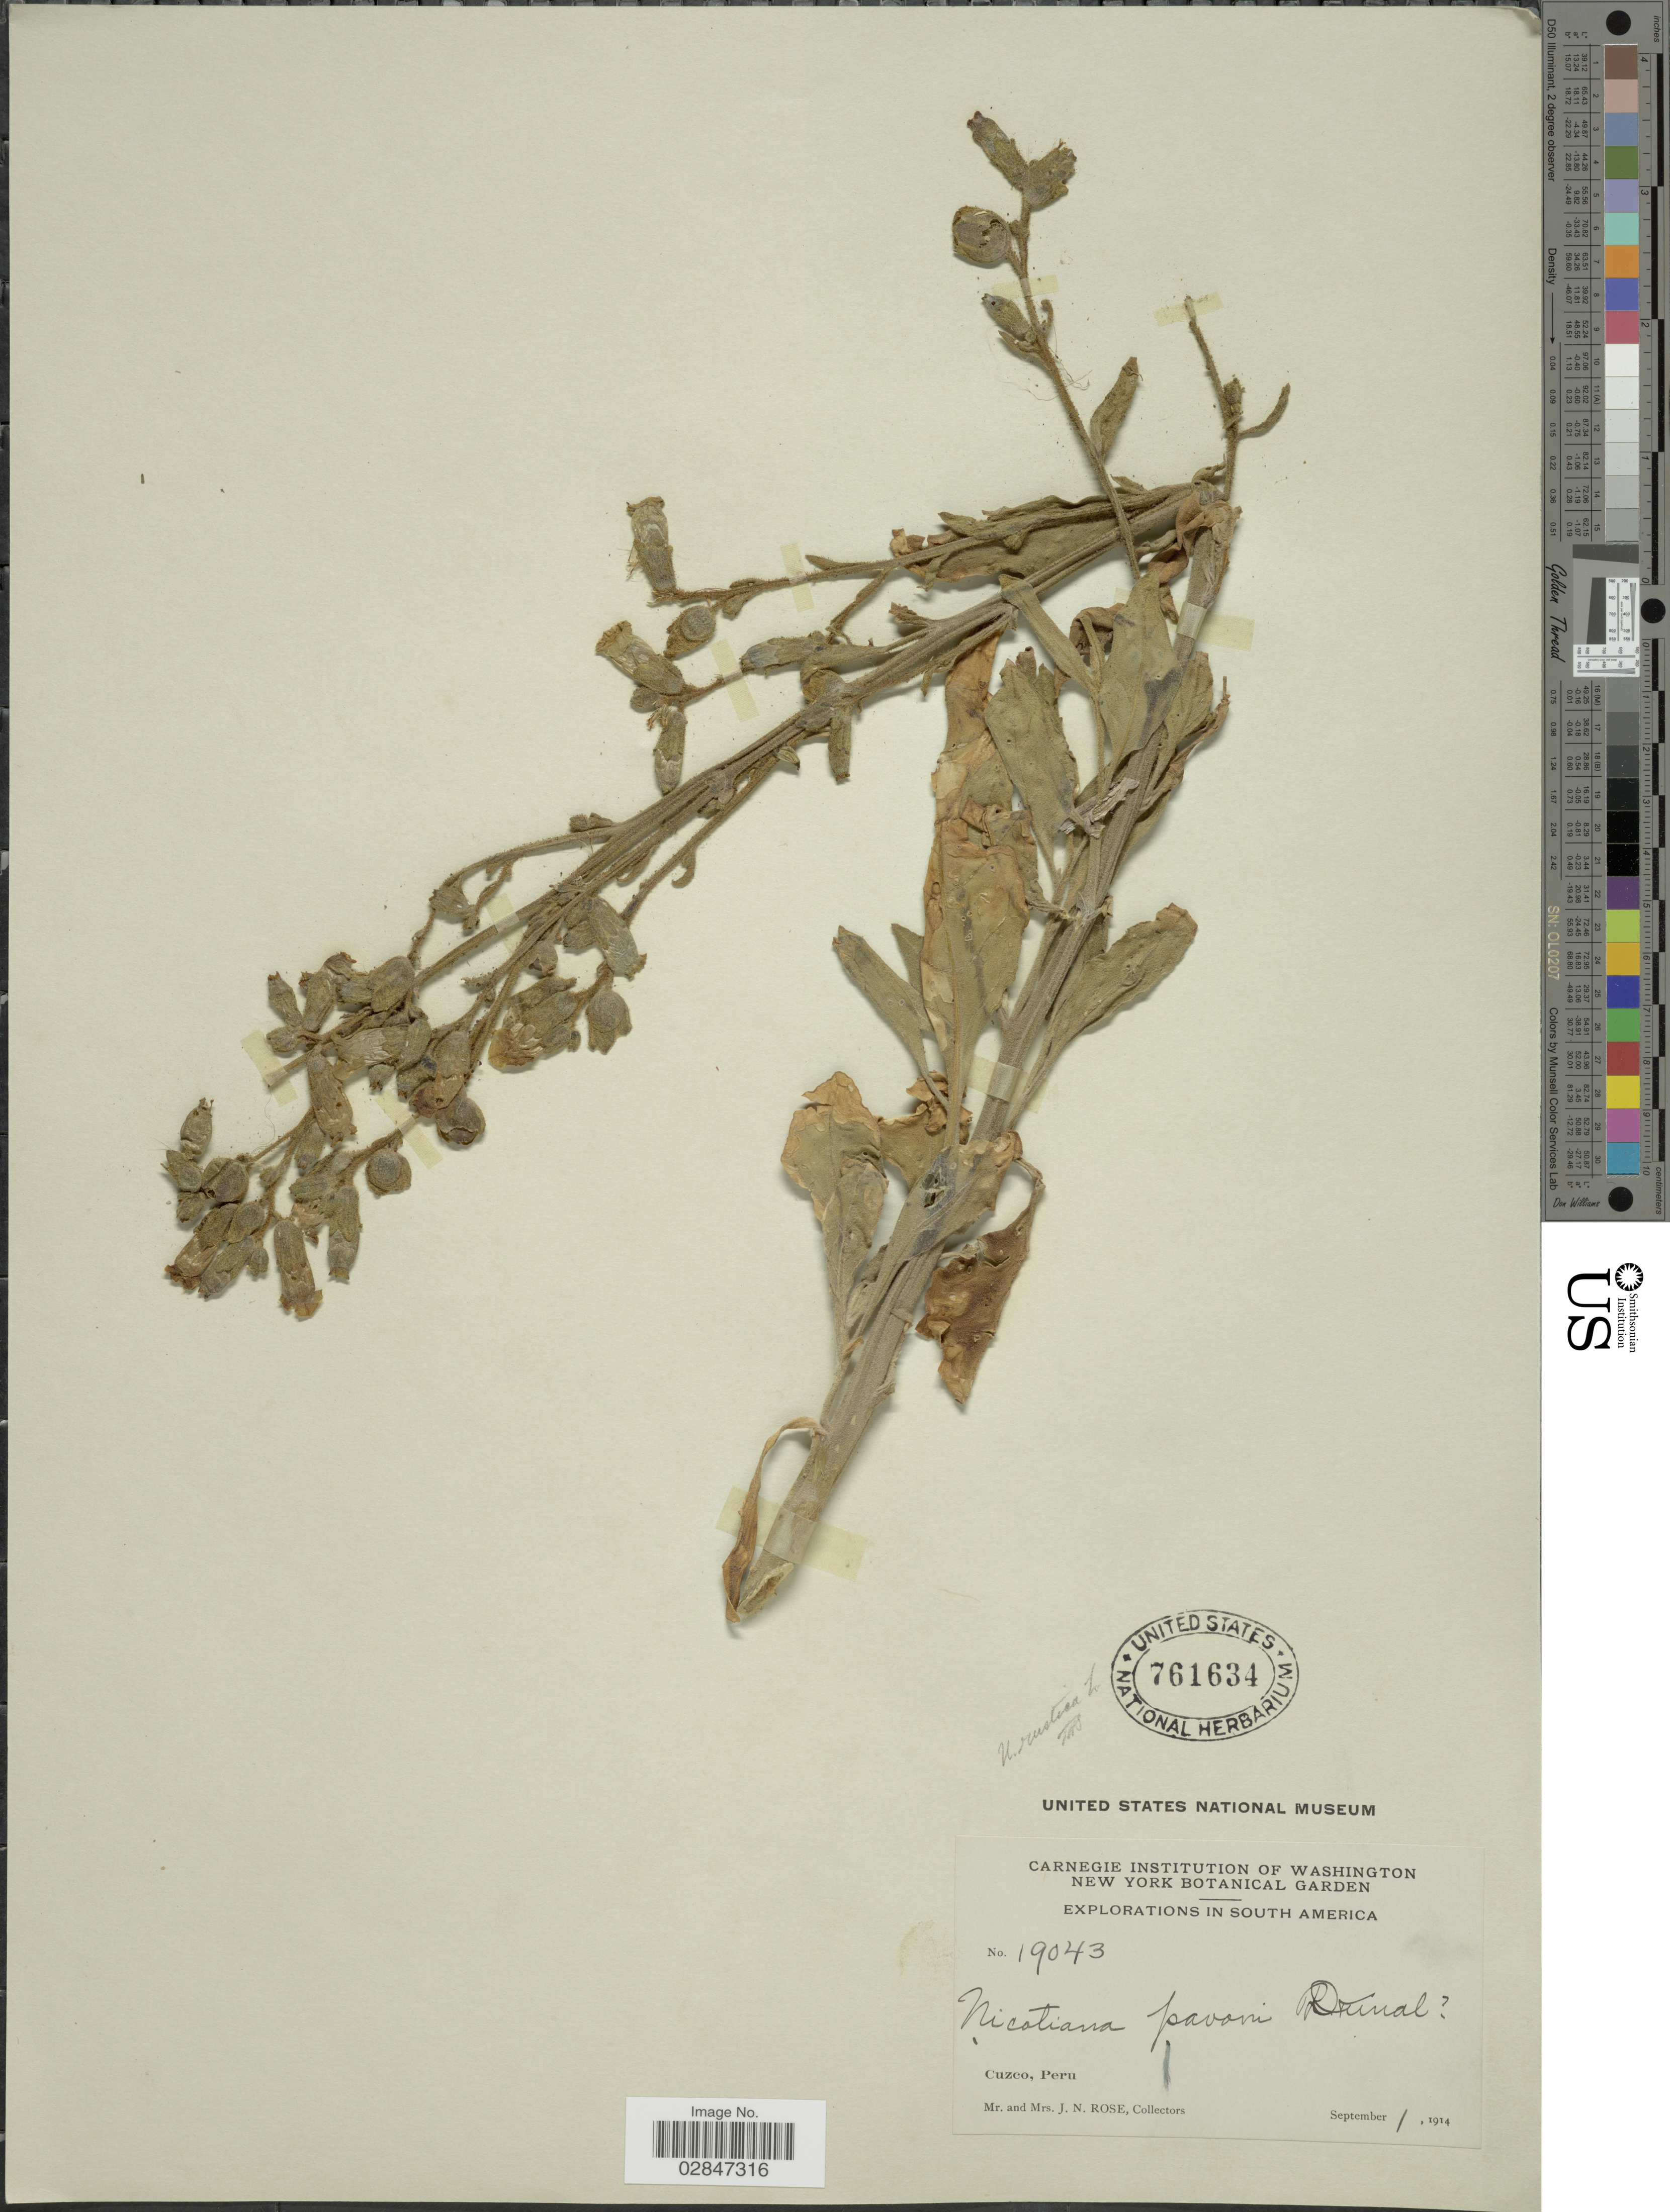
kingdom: Plantae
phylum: Tracheophyta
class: Magnoliopsida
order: Solanales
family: Solanaceae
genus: Nicotiana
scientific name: Nicotiana rustica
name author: L.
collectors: J. N. Rose & L. B. Rose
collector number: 19043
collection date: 1914-09-01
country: Peru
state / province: Cusco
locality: Cuzco, Peru.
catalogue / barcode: US 761634